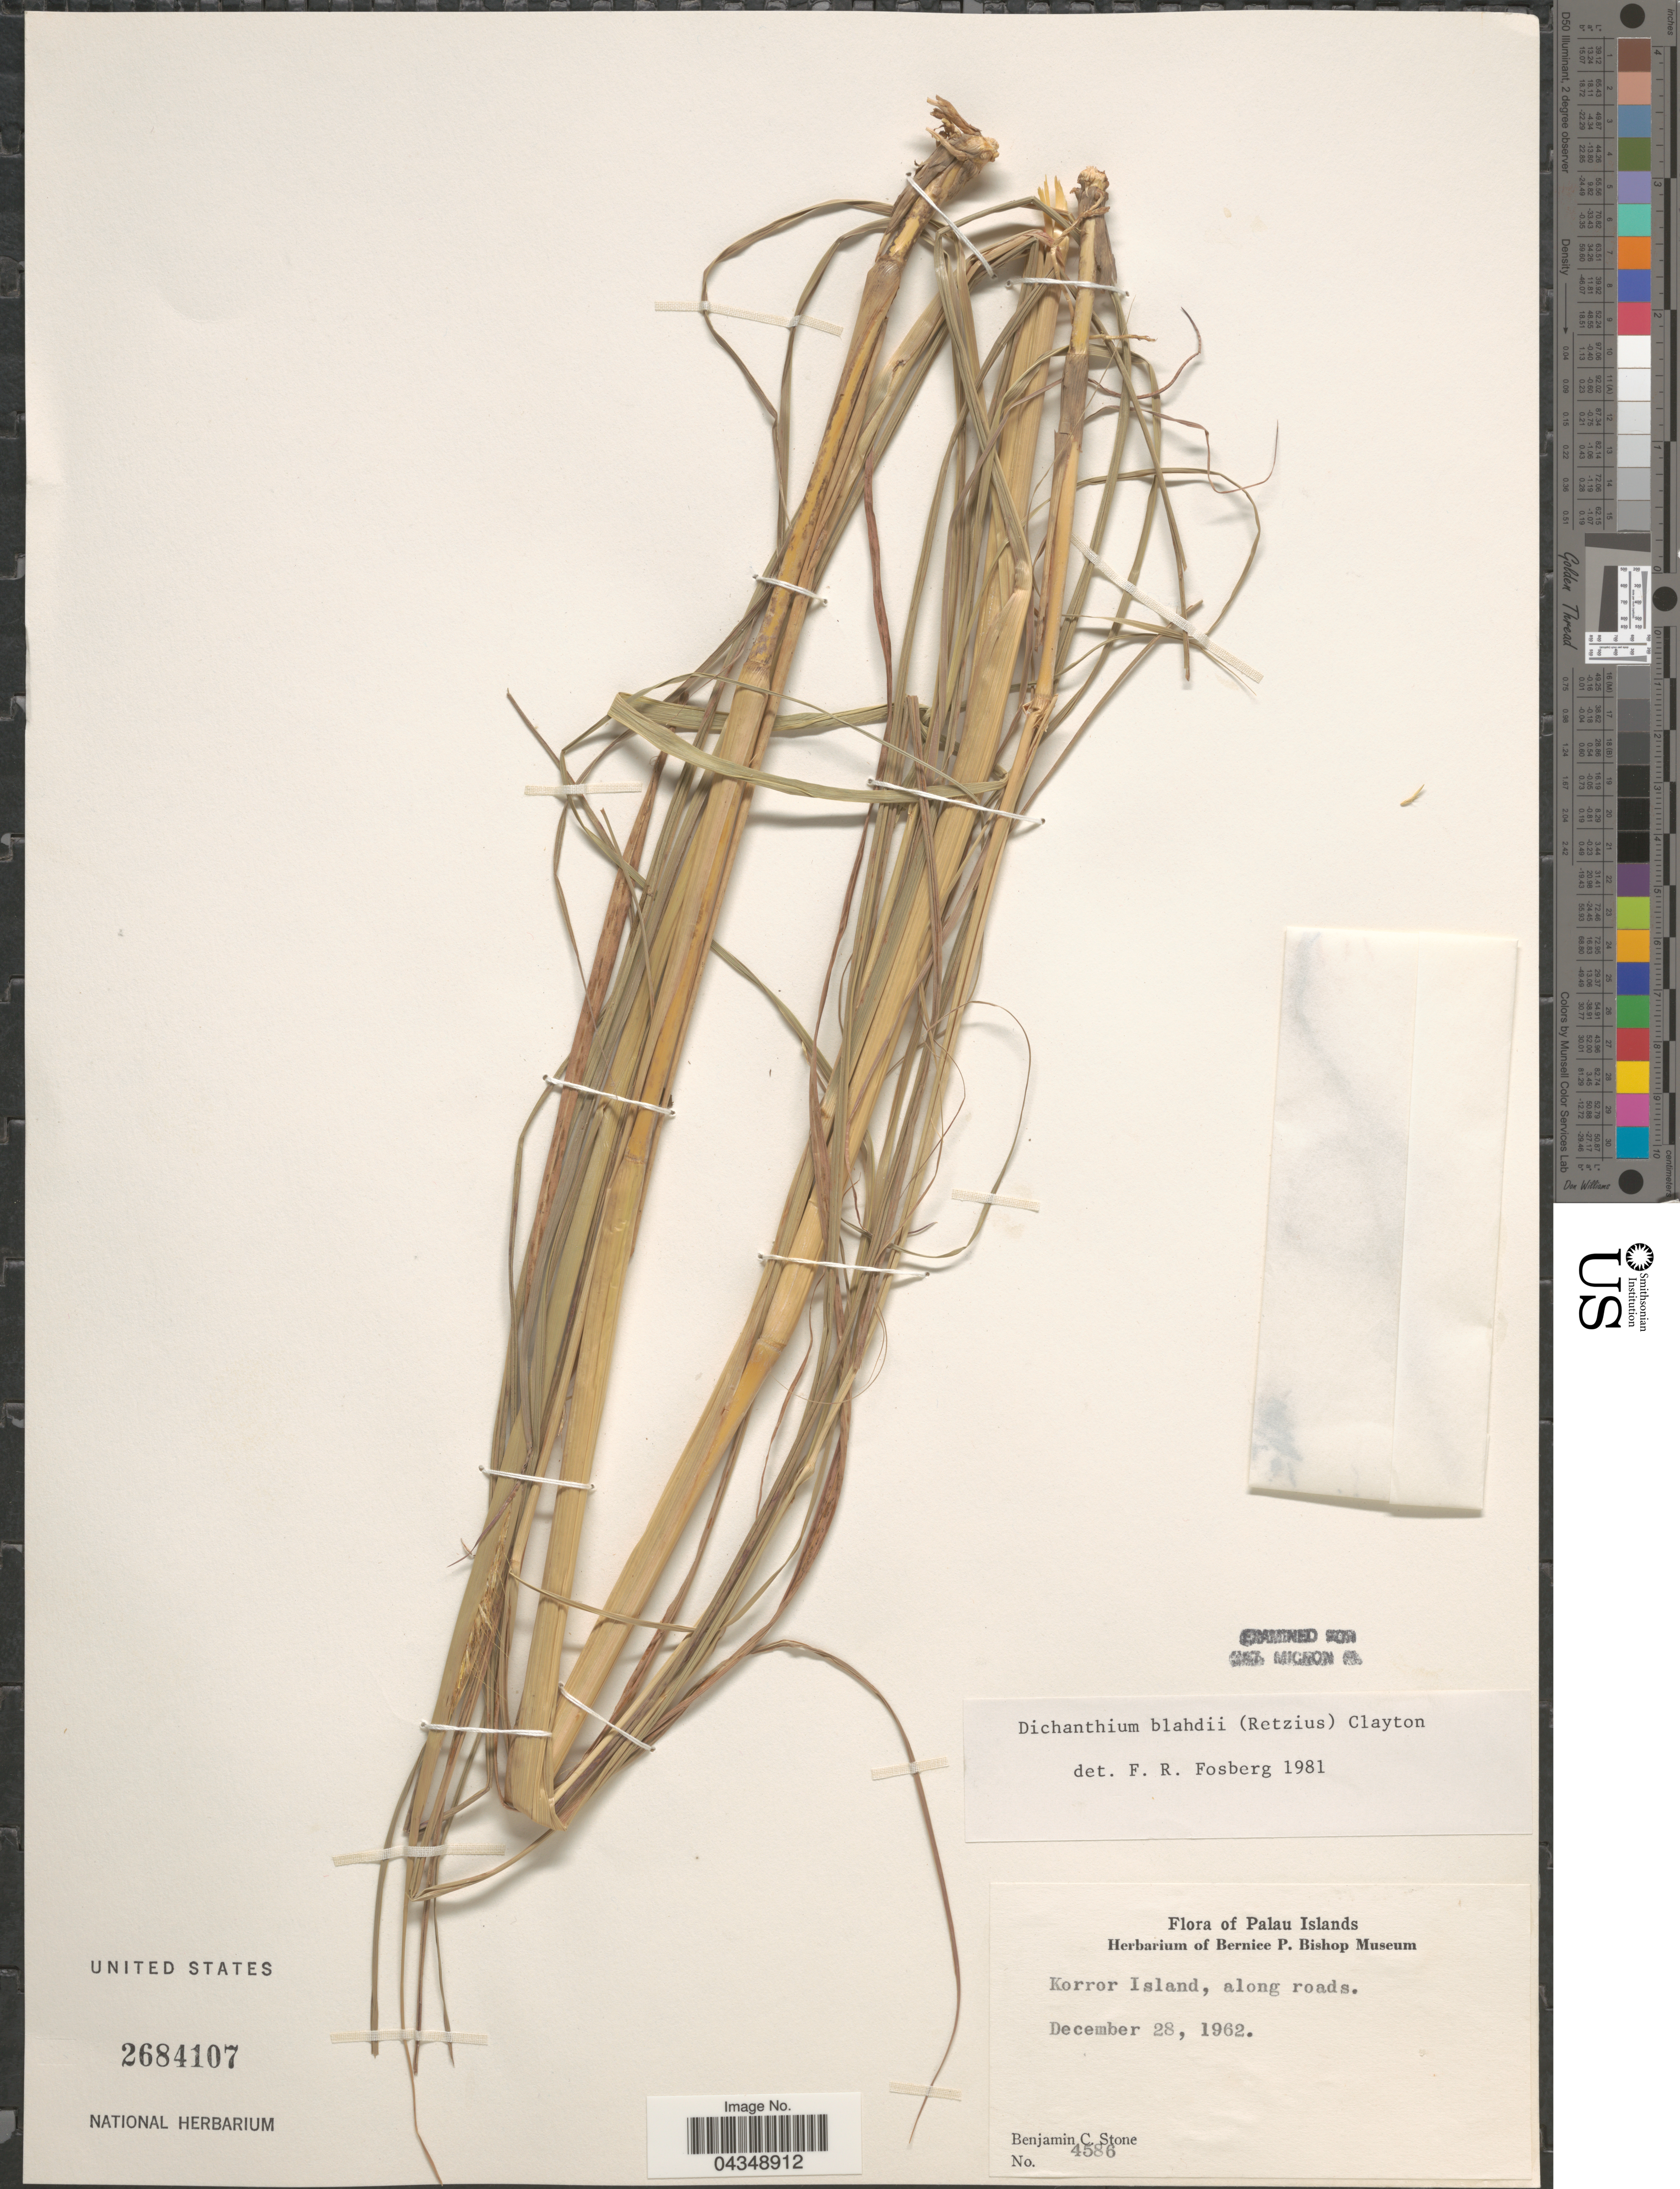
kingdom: Plantae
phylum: Tracheophyta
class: Liliopsida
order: Poales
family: Poaceae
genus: Bothriochloa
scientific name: Bothriochloa bladhii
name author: (Retz.) S.T. Blake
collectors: B. C. Stone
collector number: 4586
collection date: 1962-12-28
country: Palau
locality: Palau Islands. Korror Island, along roads.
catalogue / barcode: US 2684107